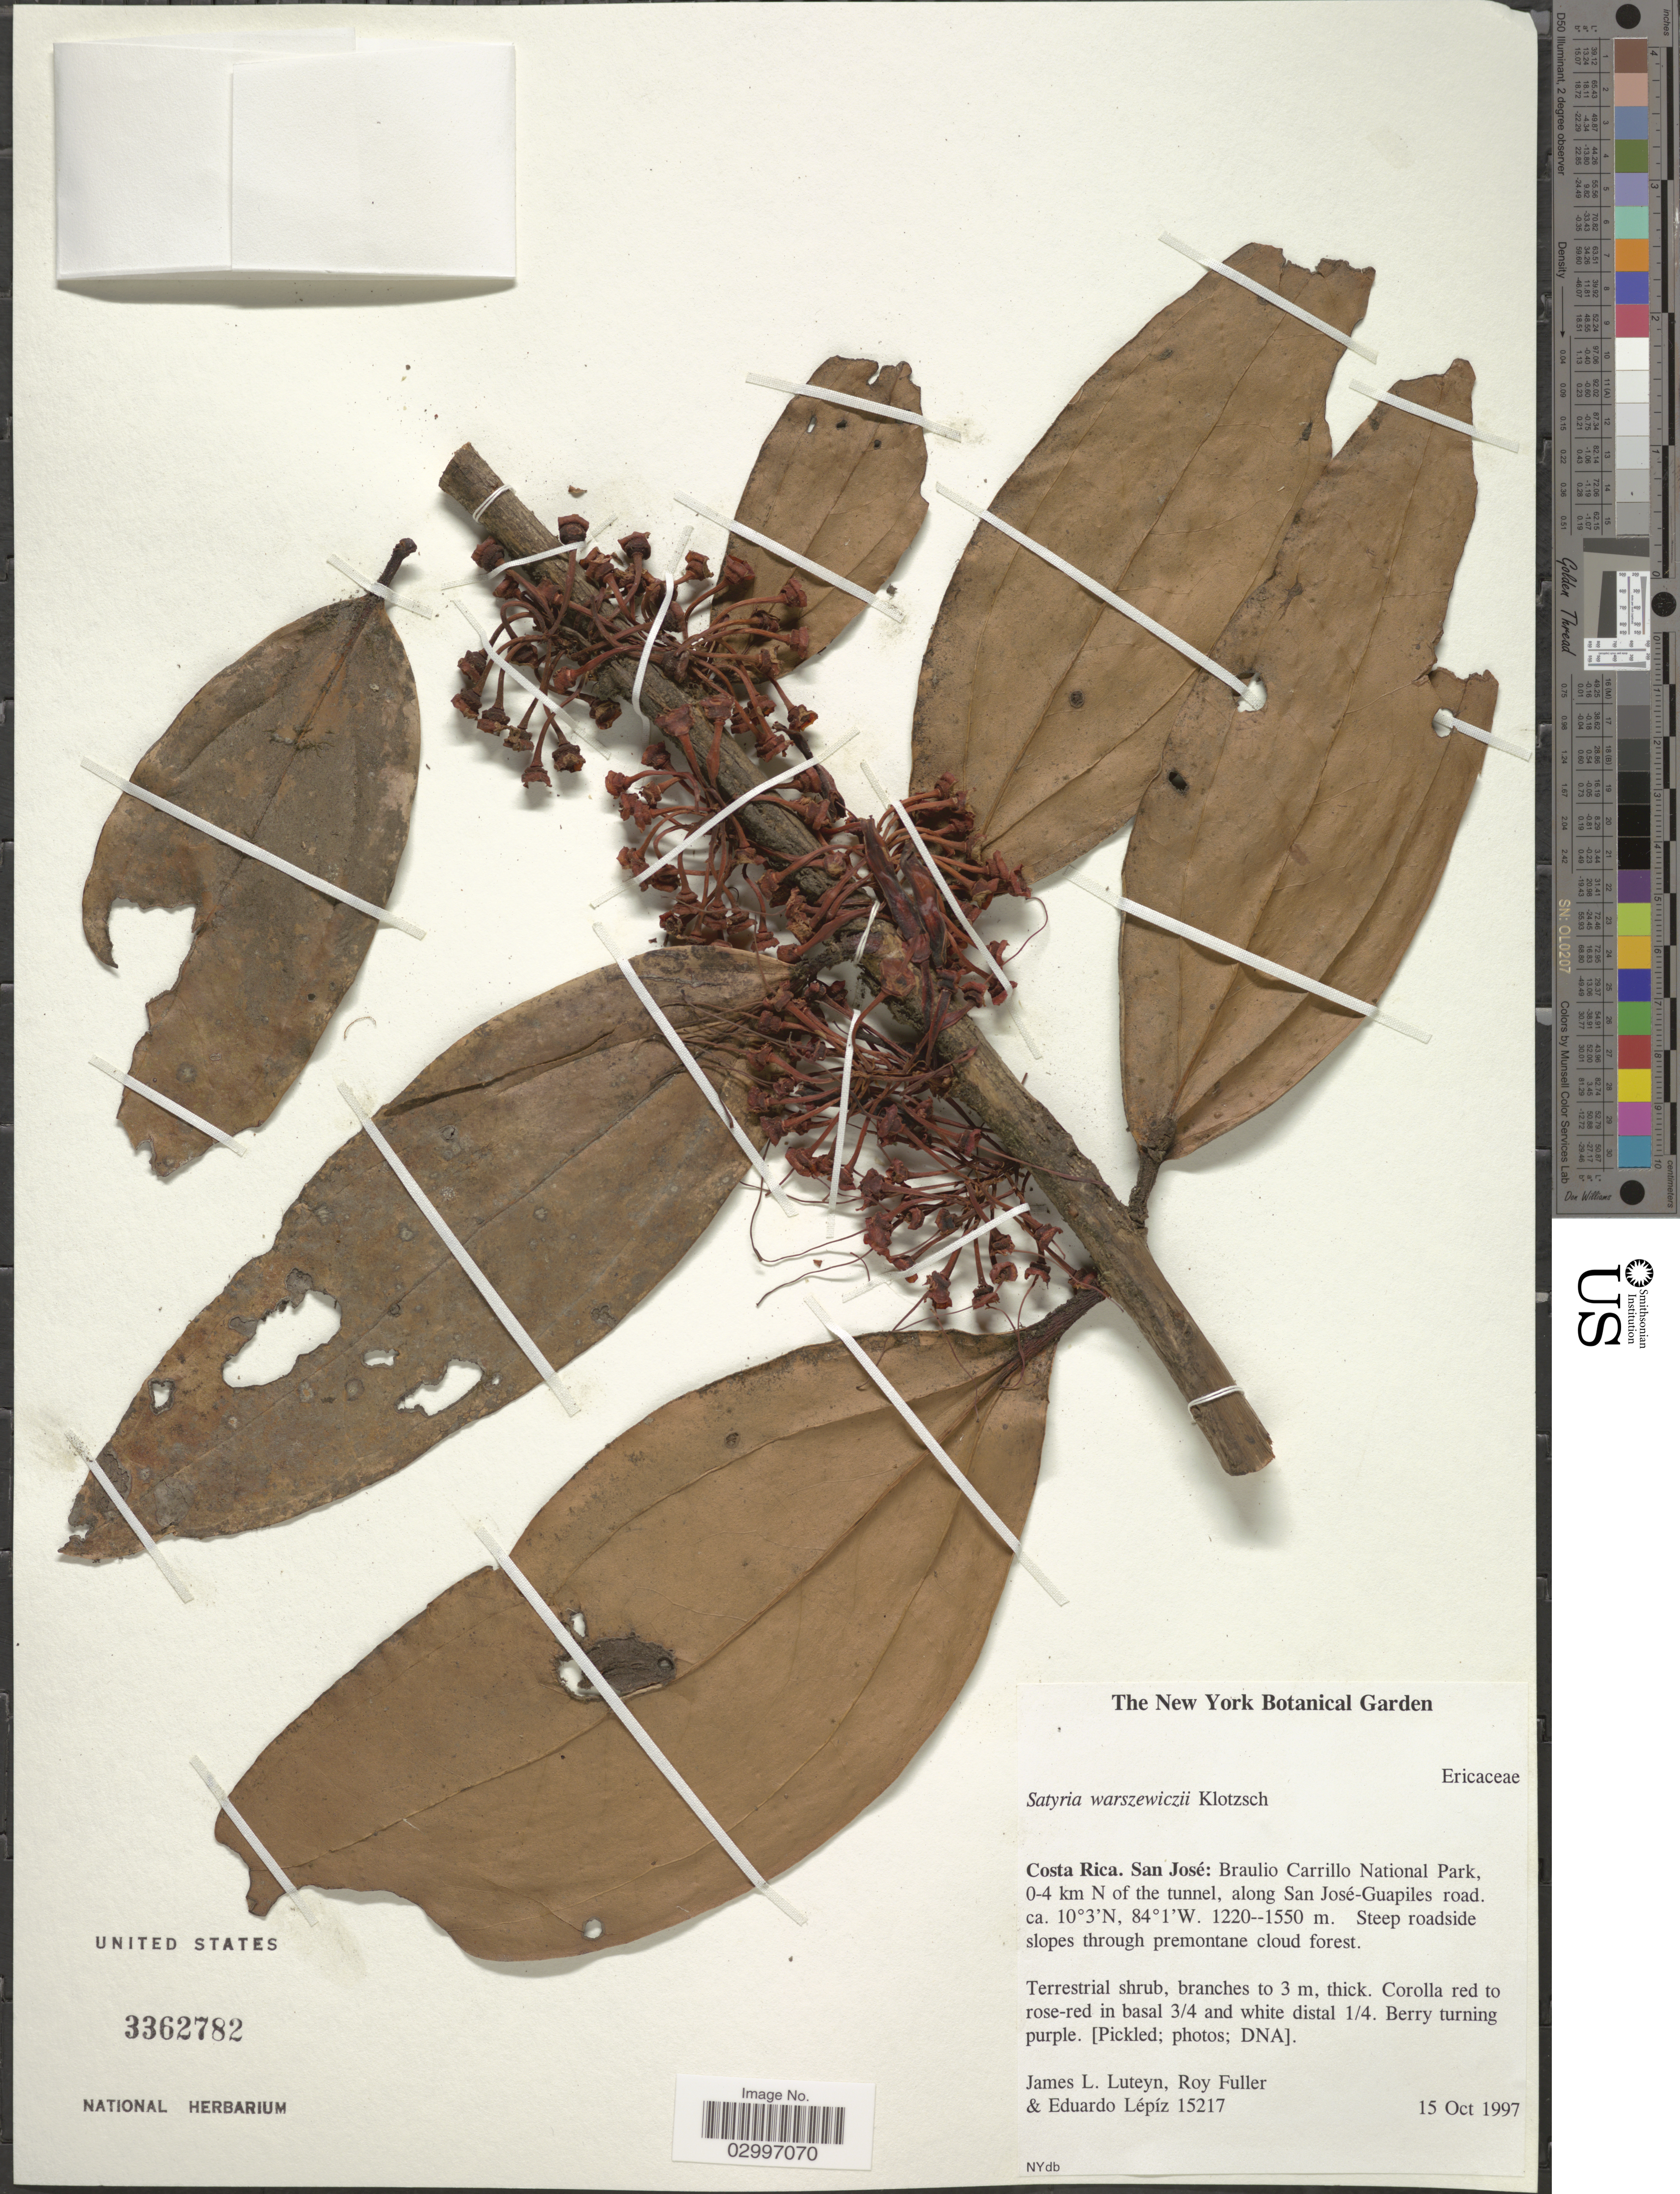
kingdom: Plantae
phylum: Tracheophyta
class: Magnoliopsida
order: Ericales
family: Ericaceae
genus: Satyria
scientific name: Satyria warszewiczii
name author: Klotzsch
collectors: J. Luteyn, R. Fuller & E. Lépiz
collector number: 15217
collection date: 1997-10-15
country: Costa Rica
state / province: San José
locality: Braulio Carrillo National Park, 0-4 km N of the tunnel, along San José-Guapiles road.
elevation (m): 1220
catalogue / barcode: US 3362782